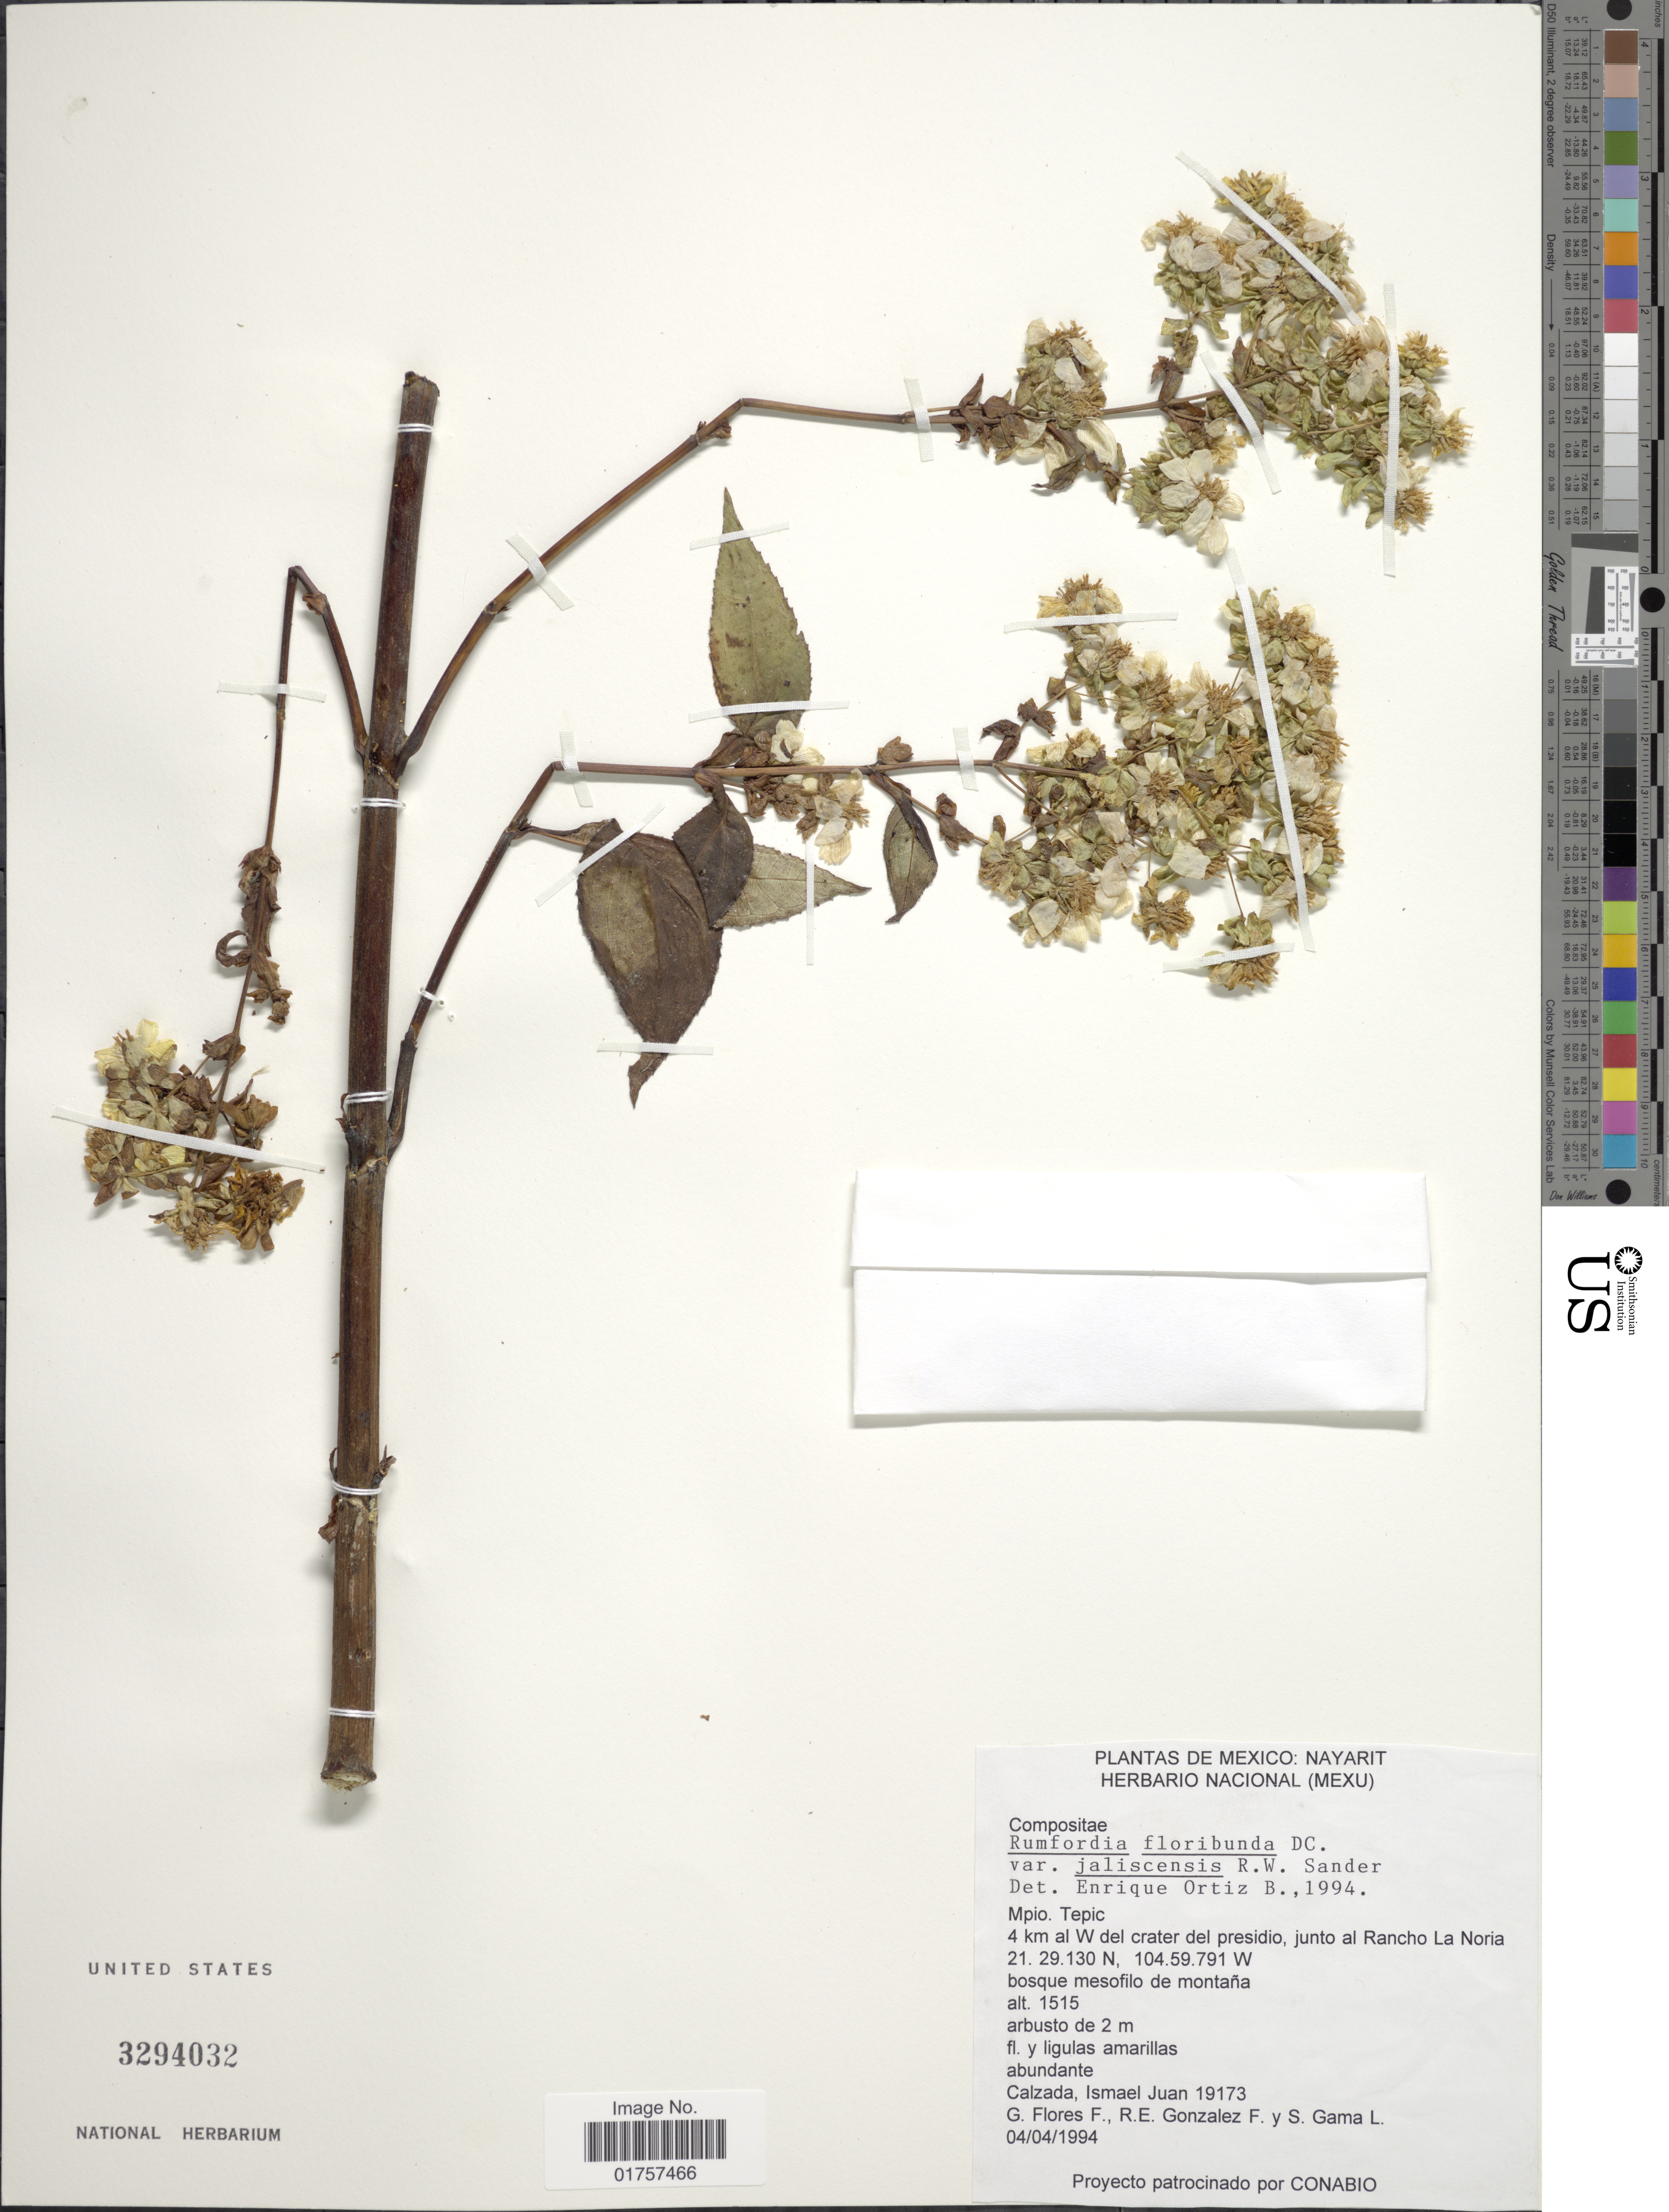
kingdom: Plantae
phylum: Tracheophyta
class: Magnoliopsida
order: Asterales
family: Asteraceae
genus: Rumfordia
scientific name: Rumfordia floribunda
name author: DC.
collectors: J. Calzada, G. Flores F., R. E. Gonzalez F. & S. Gama López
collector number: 19173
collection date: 1994-04-04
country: Mexico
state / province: Nayarit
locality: Mpio. Tepic. 4 km al W del crater del presidio, junto al Rancho La Noria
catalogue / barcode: US 3294032